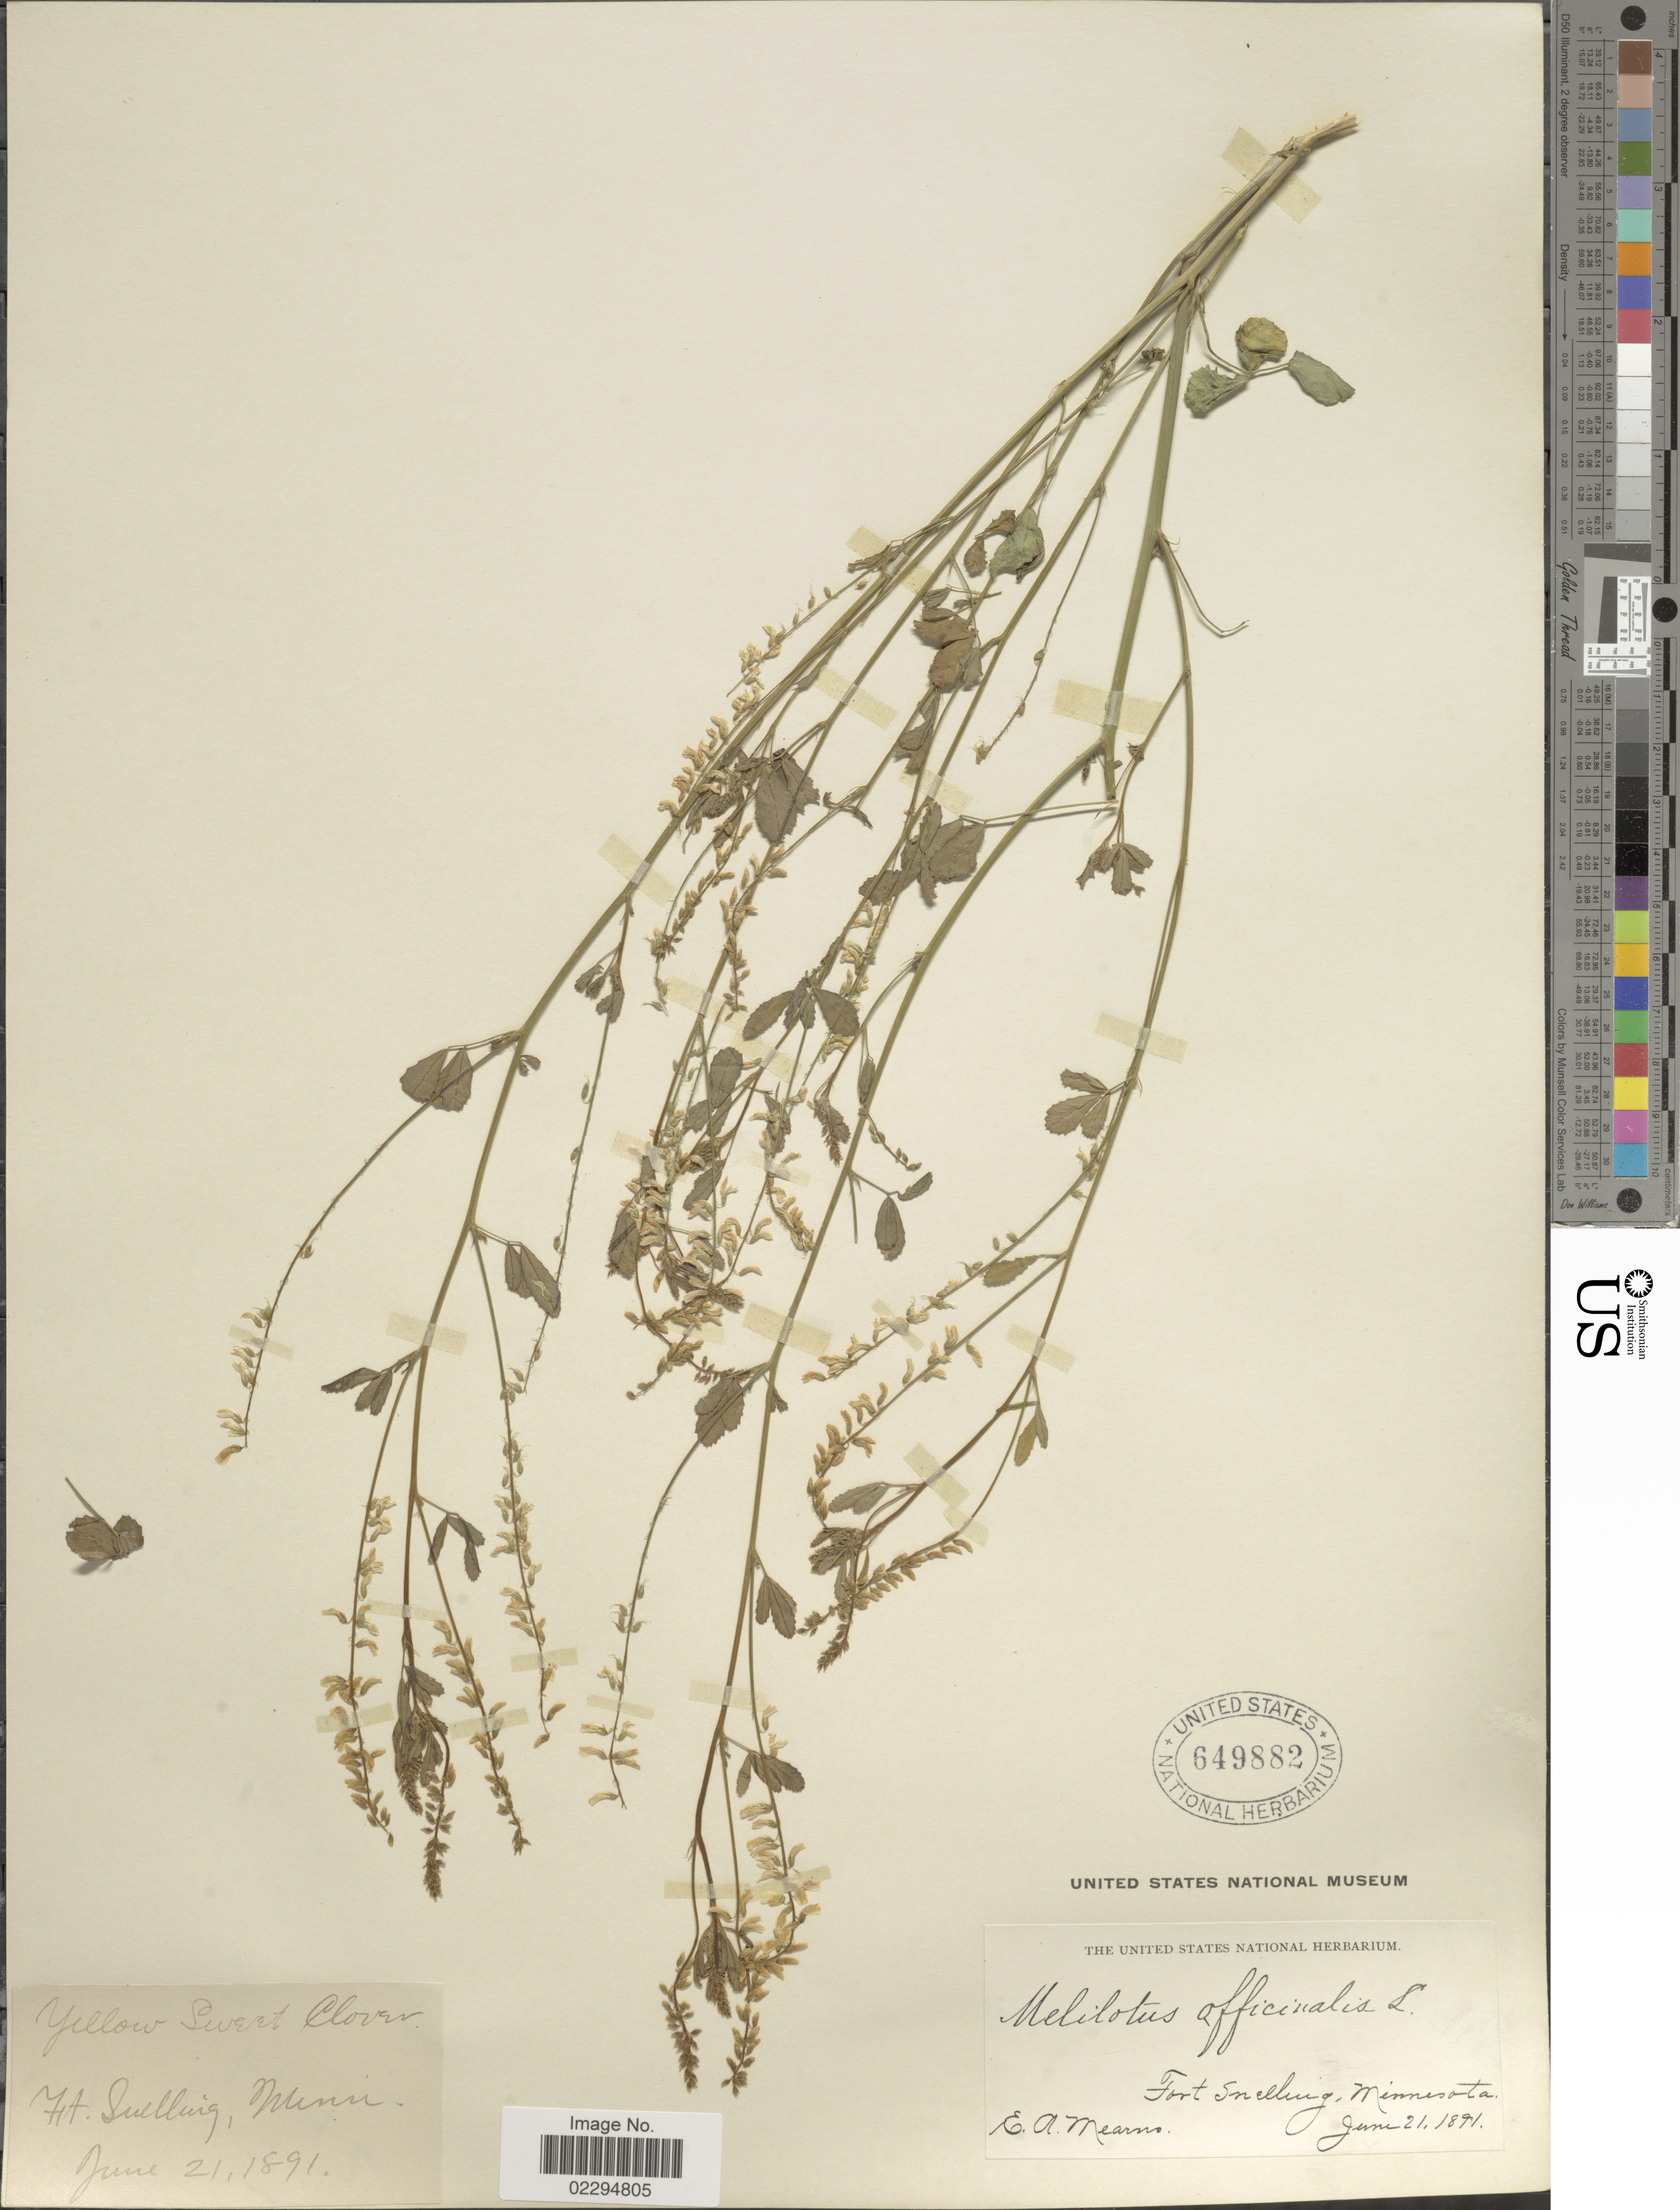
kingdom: Plantae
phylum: Tracheophyta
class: Magnoliopsida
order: Fabales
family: Fabaceae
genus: Melilotus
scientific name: Melilotus officinalis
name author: (L.) Lam.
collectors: E. A. Mearns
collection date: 1891-06-21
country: United States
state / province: Minnesota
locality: Fort Snelling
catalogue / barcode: US 649882